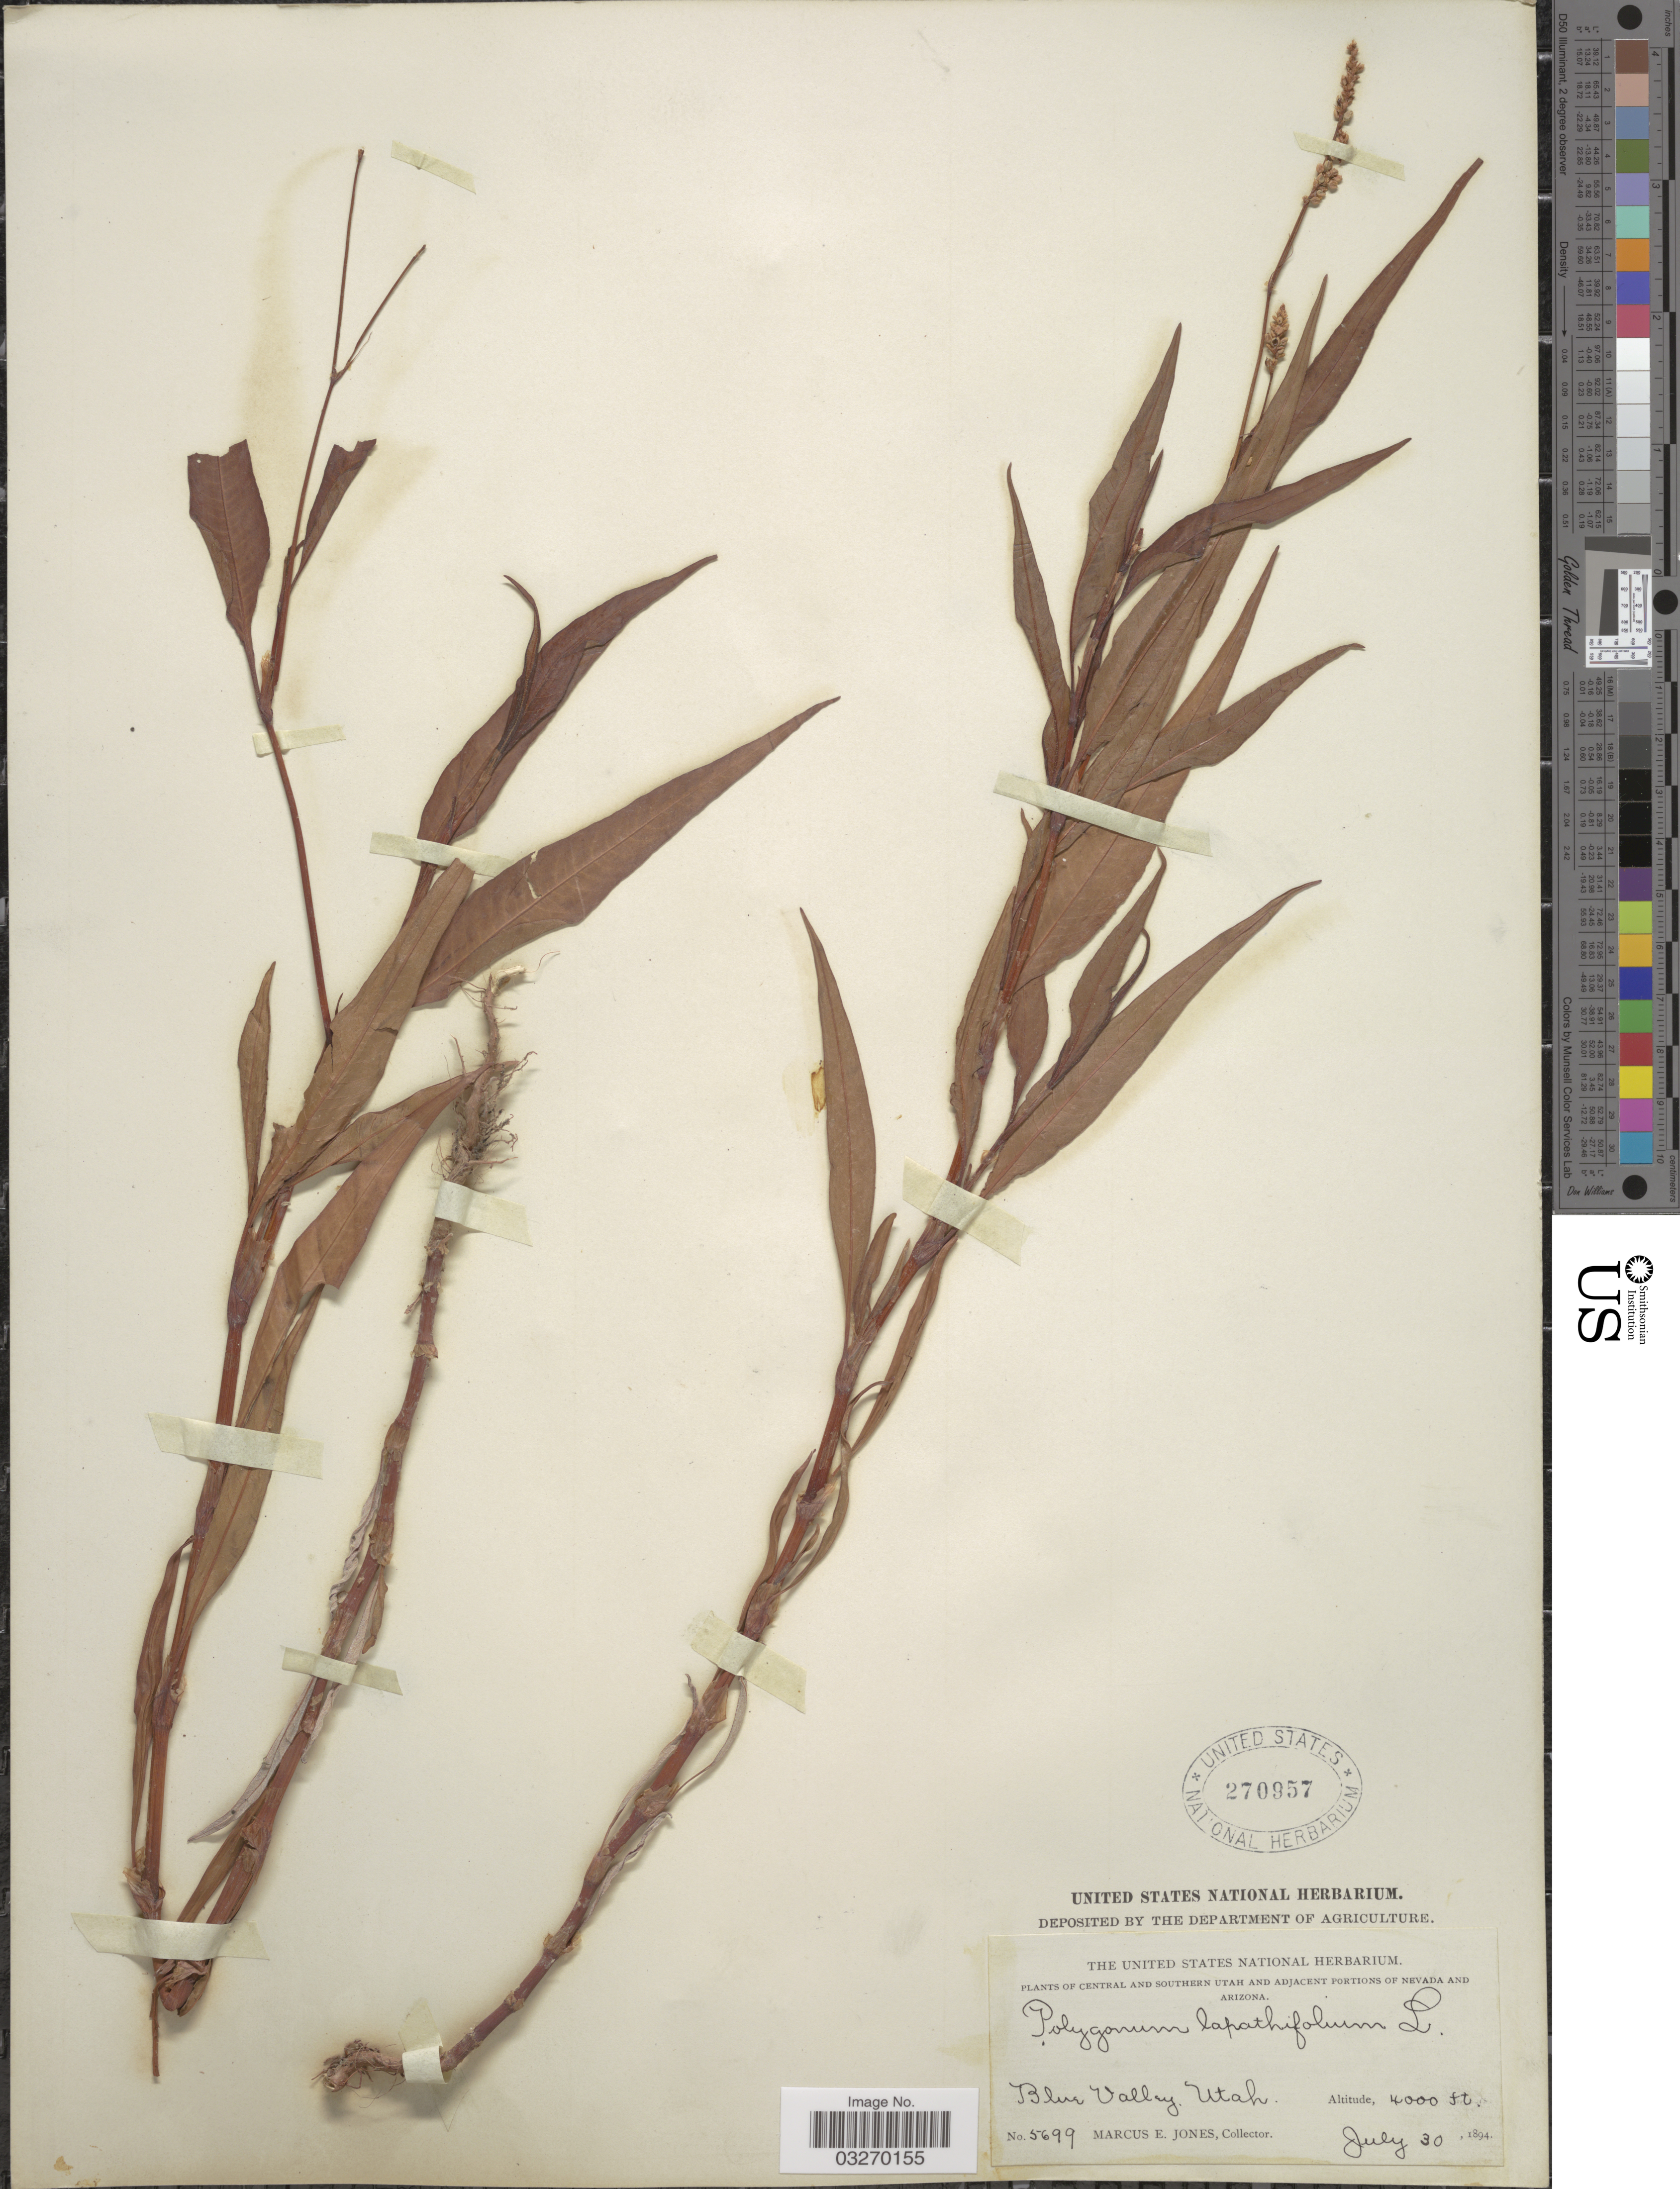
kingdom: Plantae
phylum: Tracheophyta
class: Magnoliopsida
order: Caryophyllales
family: Polygonaceae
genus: Persicaria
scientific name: Persicaria lapathifolia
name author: (L.) Delarbre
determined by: Atha, D. E.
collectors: M. E. Jones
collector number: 5699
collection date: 1894-07-30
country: United States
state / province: Utah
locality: Central and Southern Utah. Blue Valley.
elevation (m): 1219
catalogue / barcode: US 270957